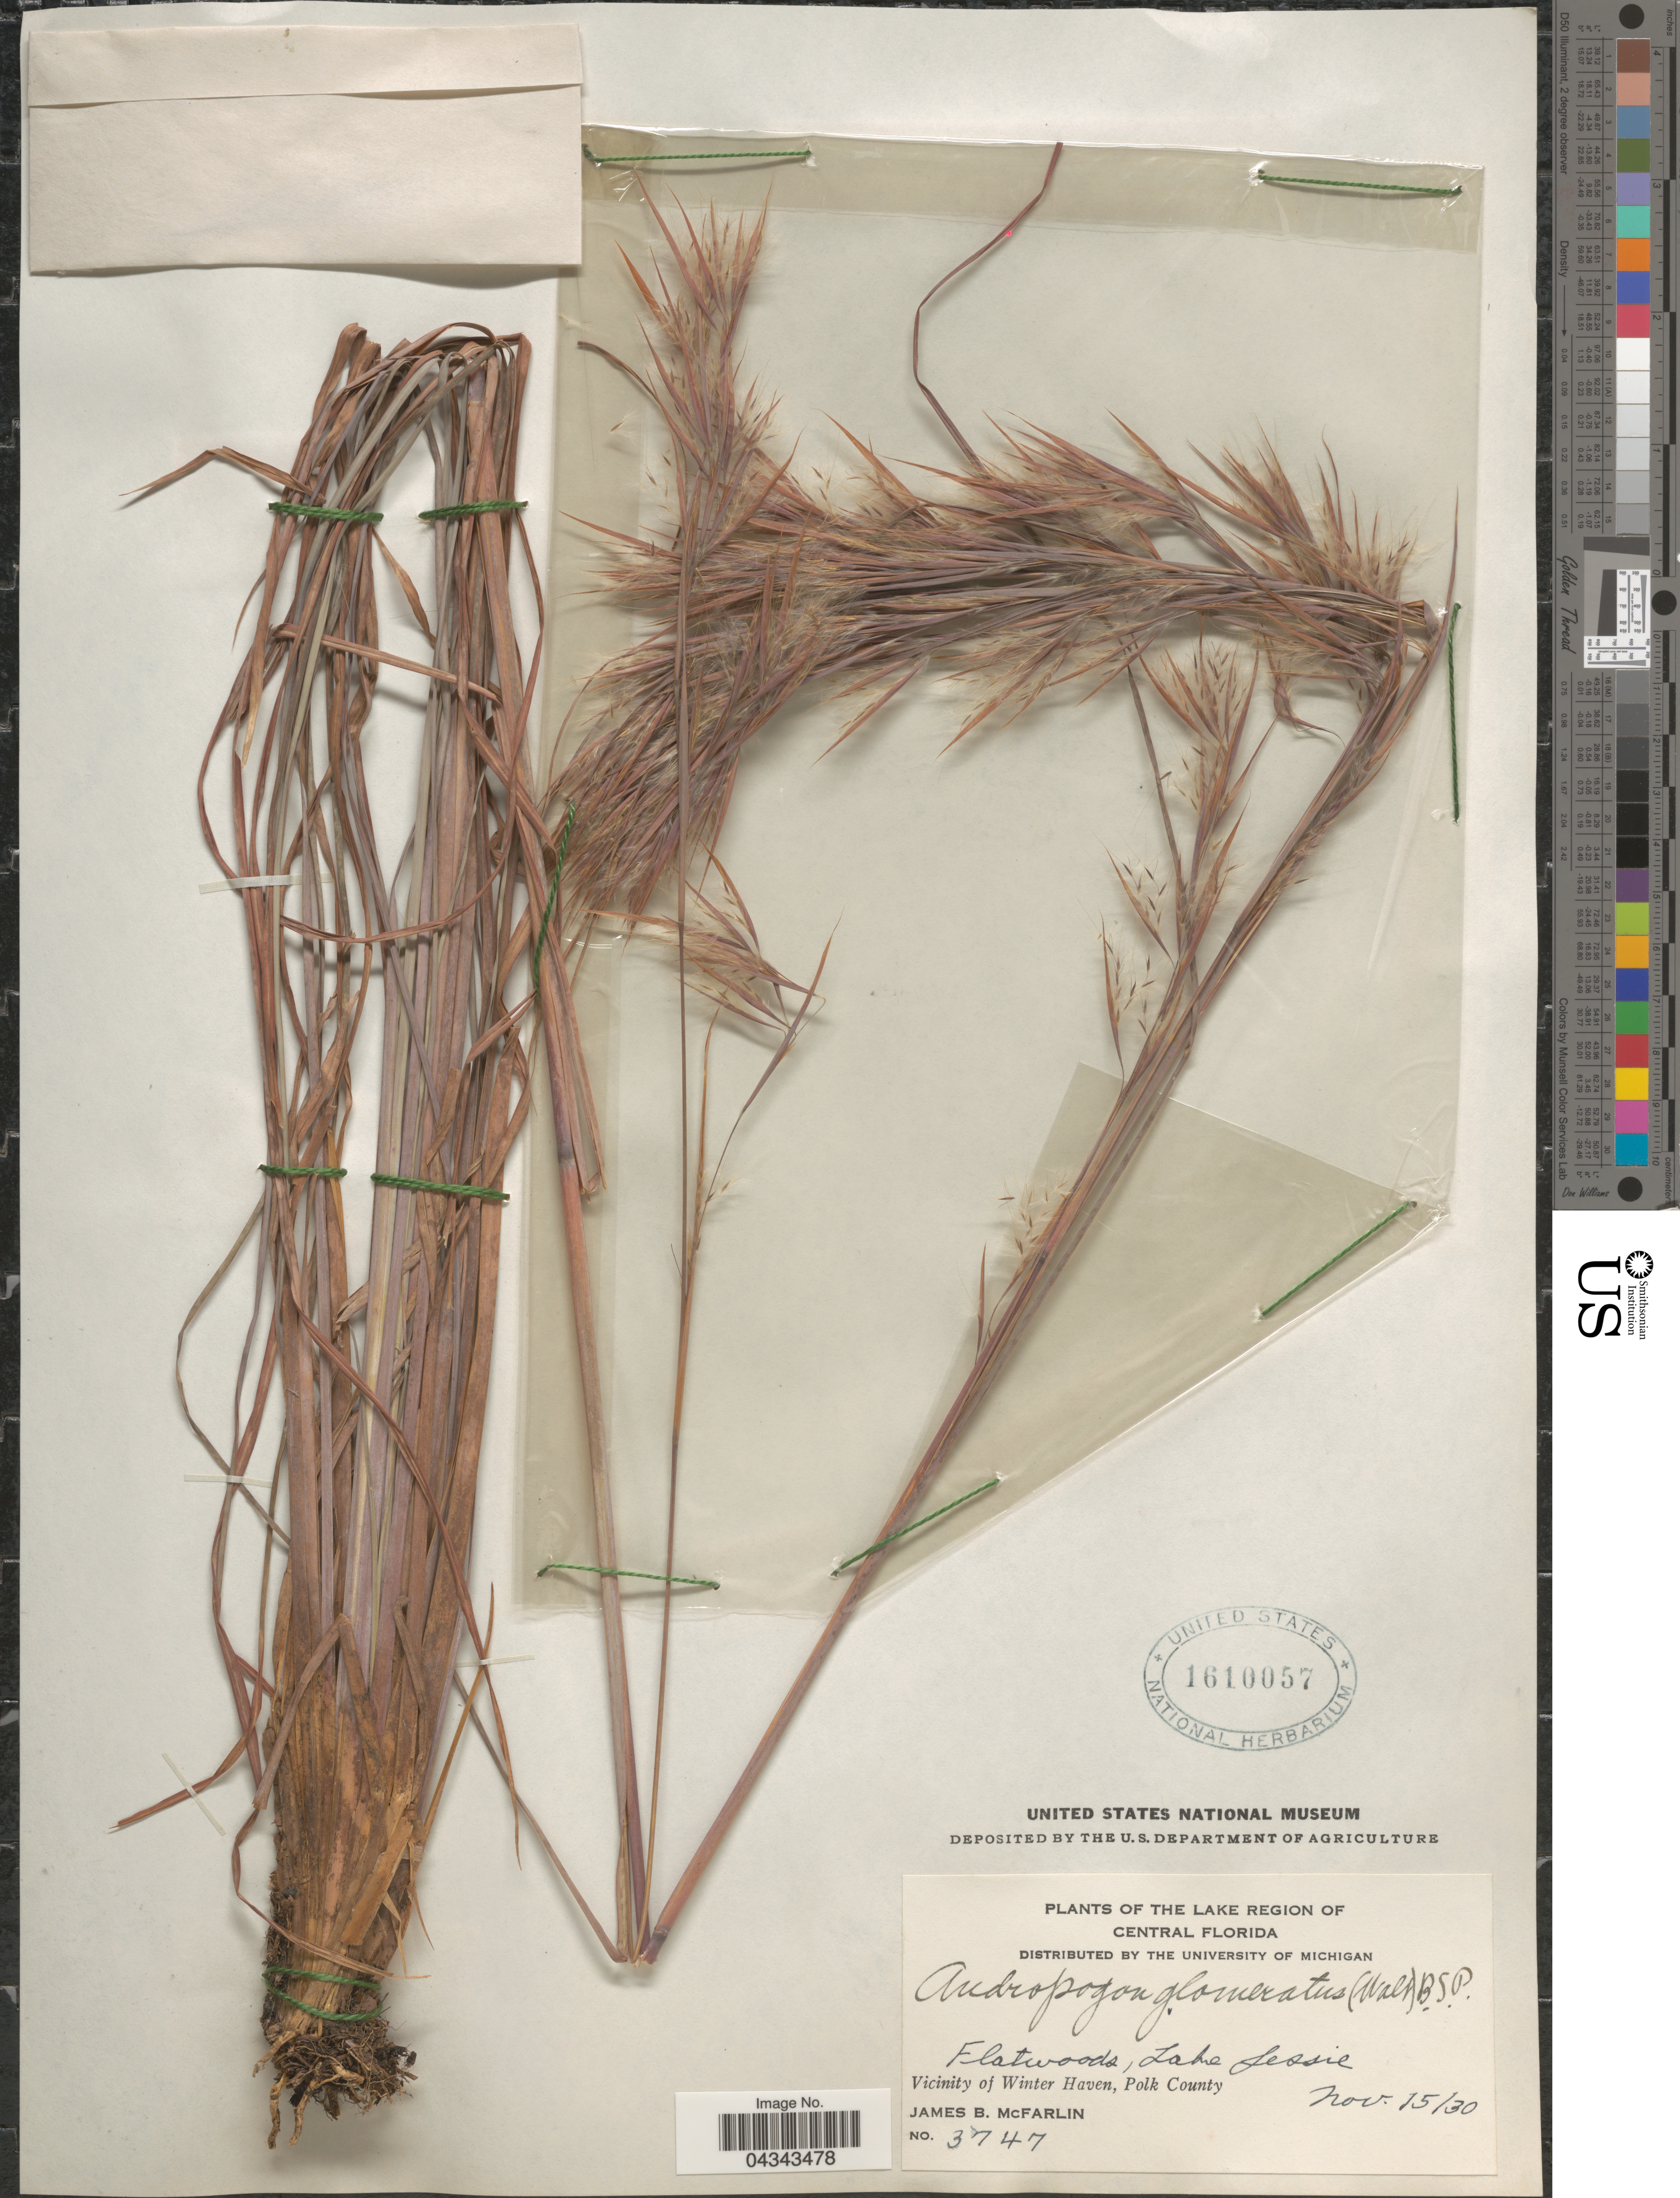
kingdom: Plantae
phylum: Tracheophyta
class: Liliopsida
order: Poales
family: Poaceae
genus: Andropogon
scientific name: Andropogon glomeratus var. glaucopsis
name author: C. Mohr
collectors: J. McFarlin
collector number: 3747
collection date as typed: Transcribed d/m/y: 15/11/30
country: United States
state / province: Florida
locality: The Lake Region of Central Florida. Lake Jessie. Vicinity of Winter Haven, Polk County.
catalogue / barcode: US 1610057